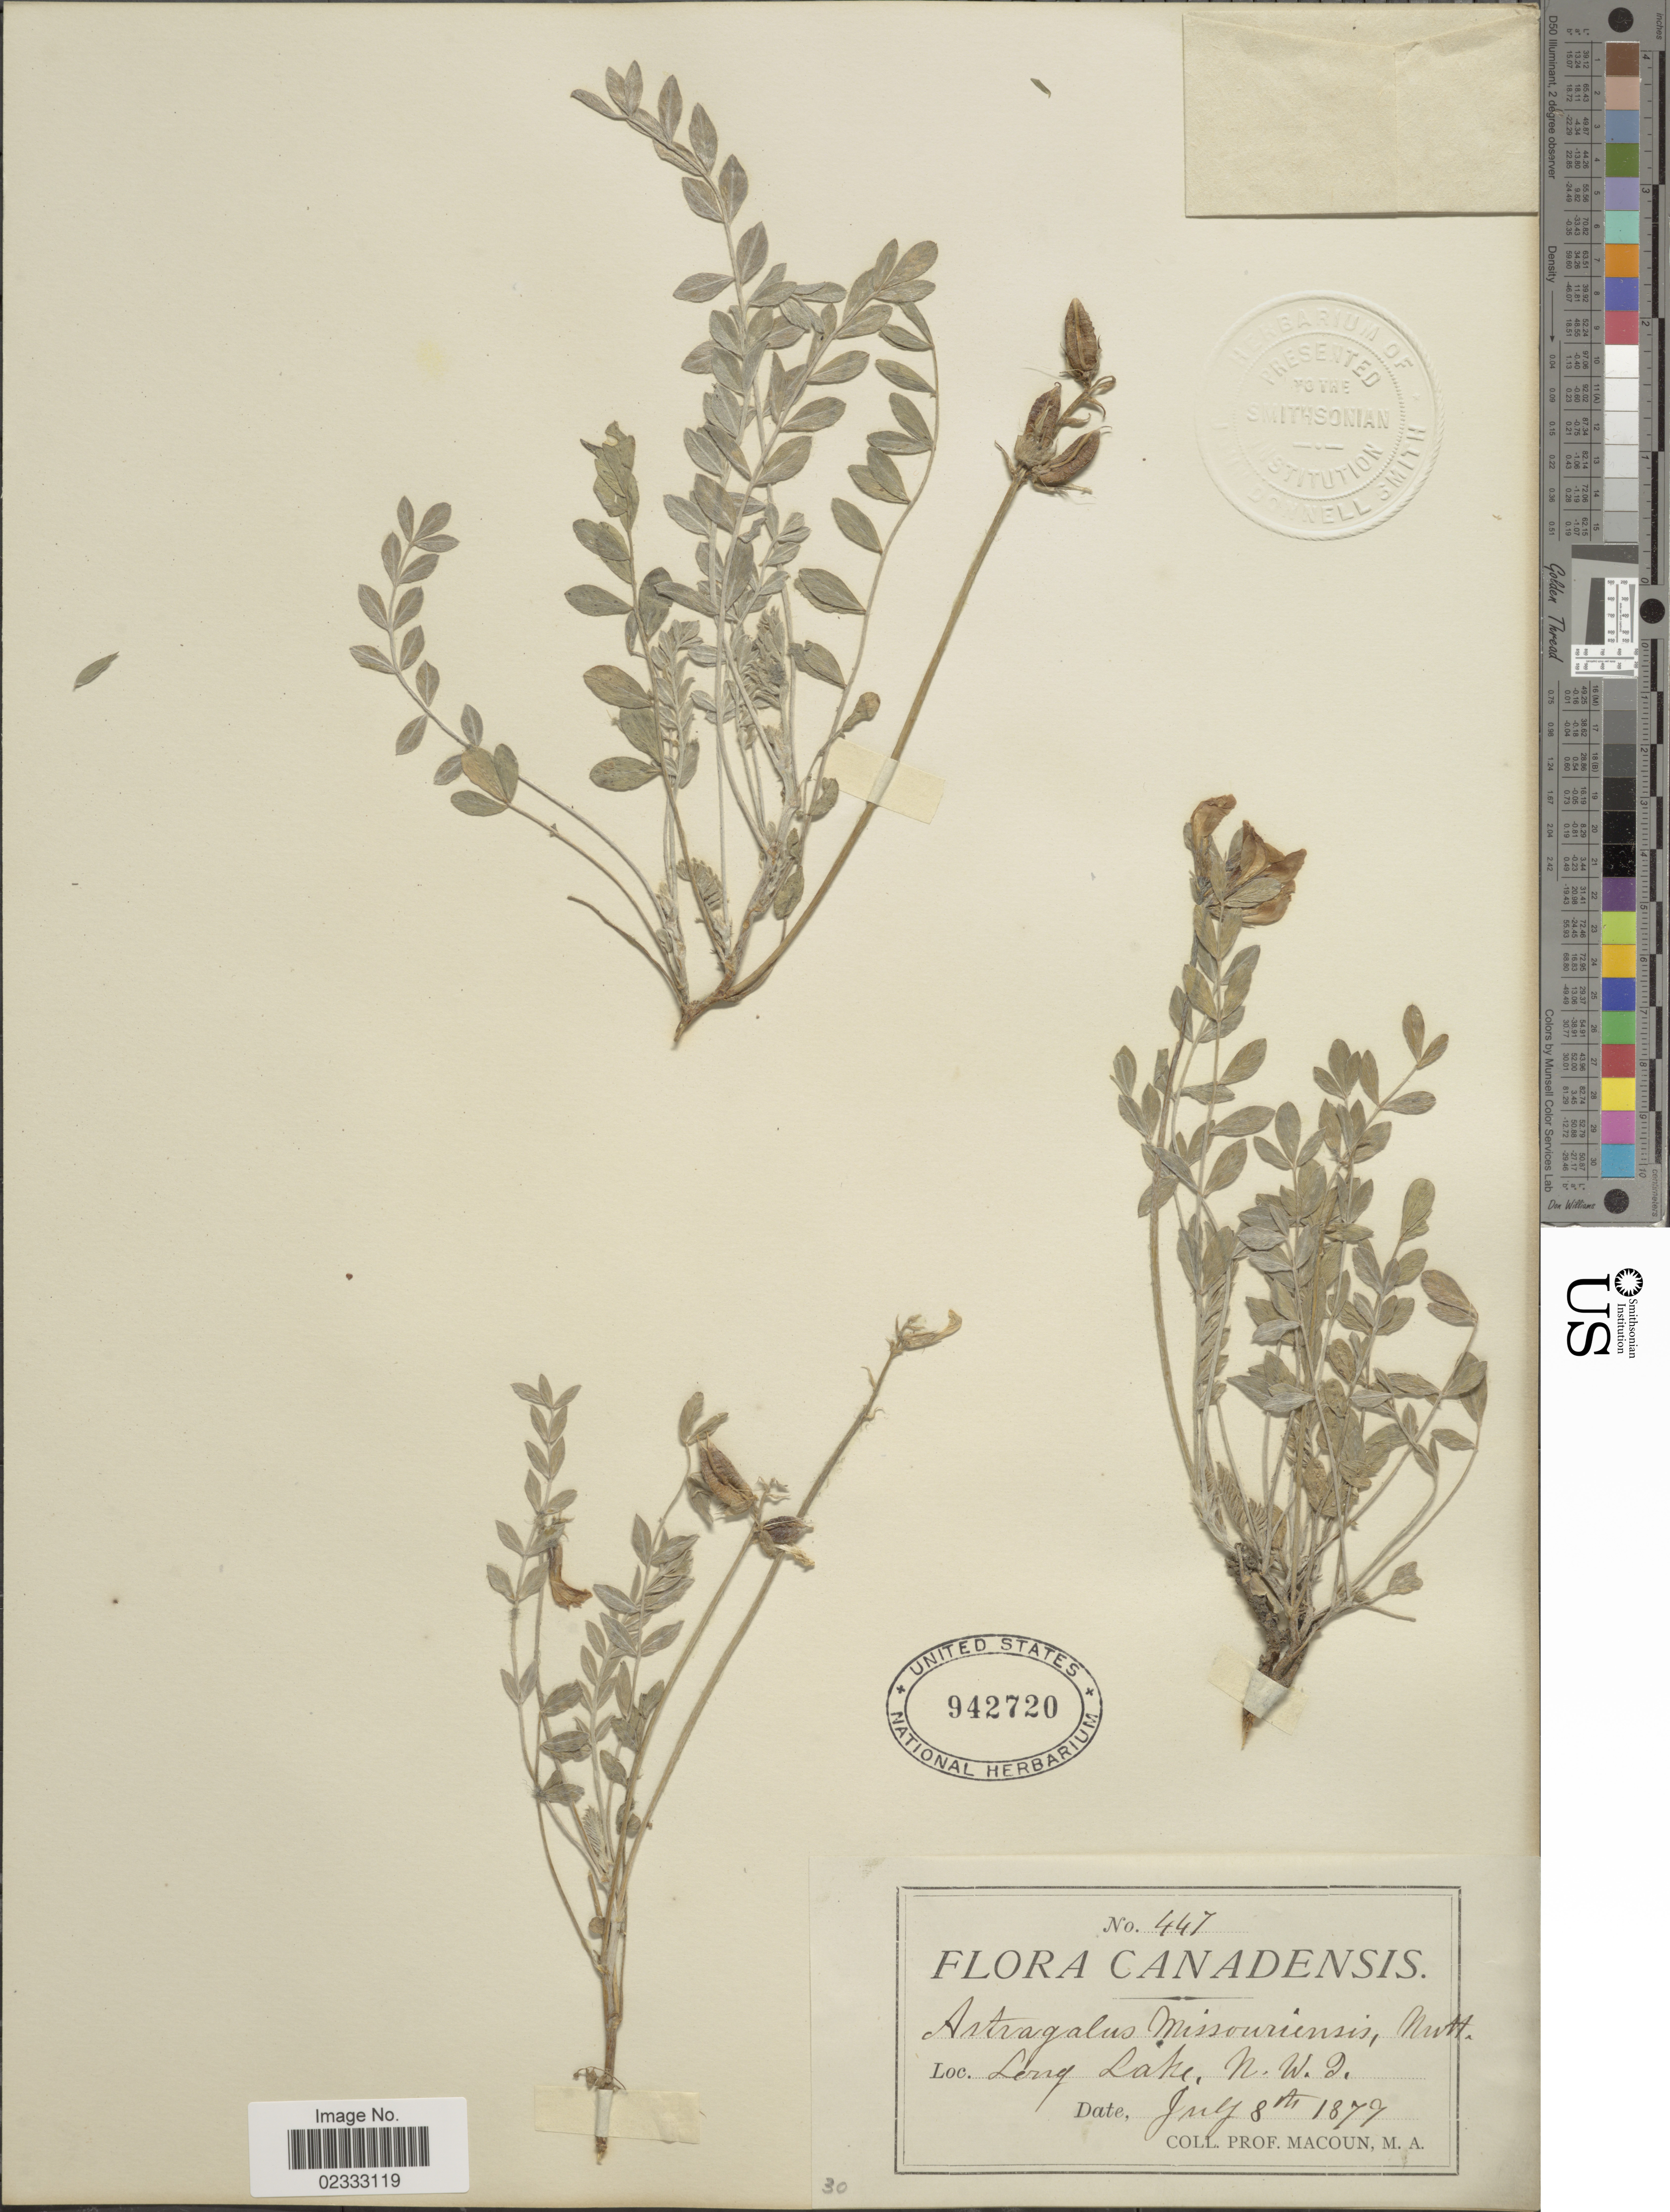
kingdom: Plantae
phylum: Tracheophyta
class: Magnoliopsida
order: Fabales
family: Fabaceae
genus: Astragalus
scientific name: Astragalus missouriensis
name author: Nutt.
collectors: M. Macoun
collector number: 447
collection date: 1879-07-08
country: Canada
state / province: Northwest Territories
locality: Long Lake N.W. T.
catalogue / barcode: US 942720